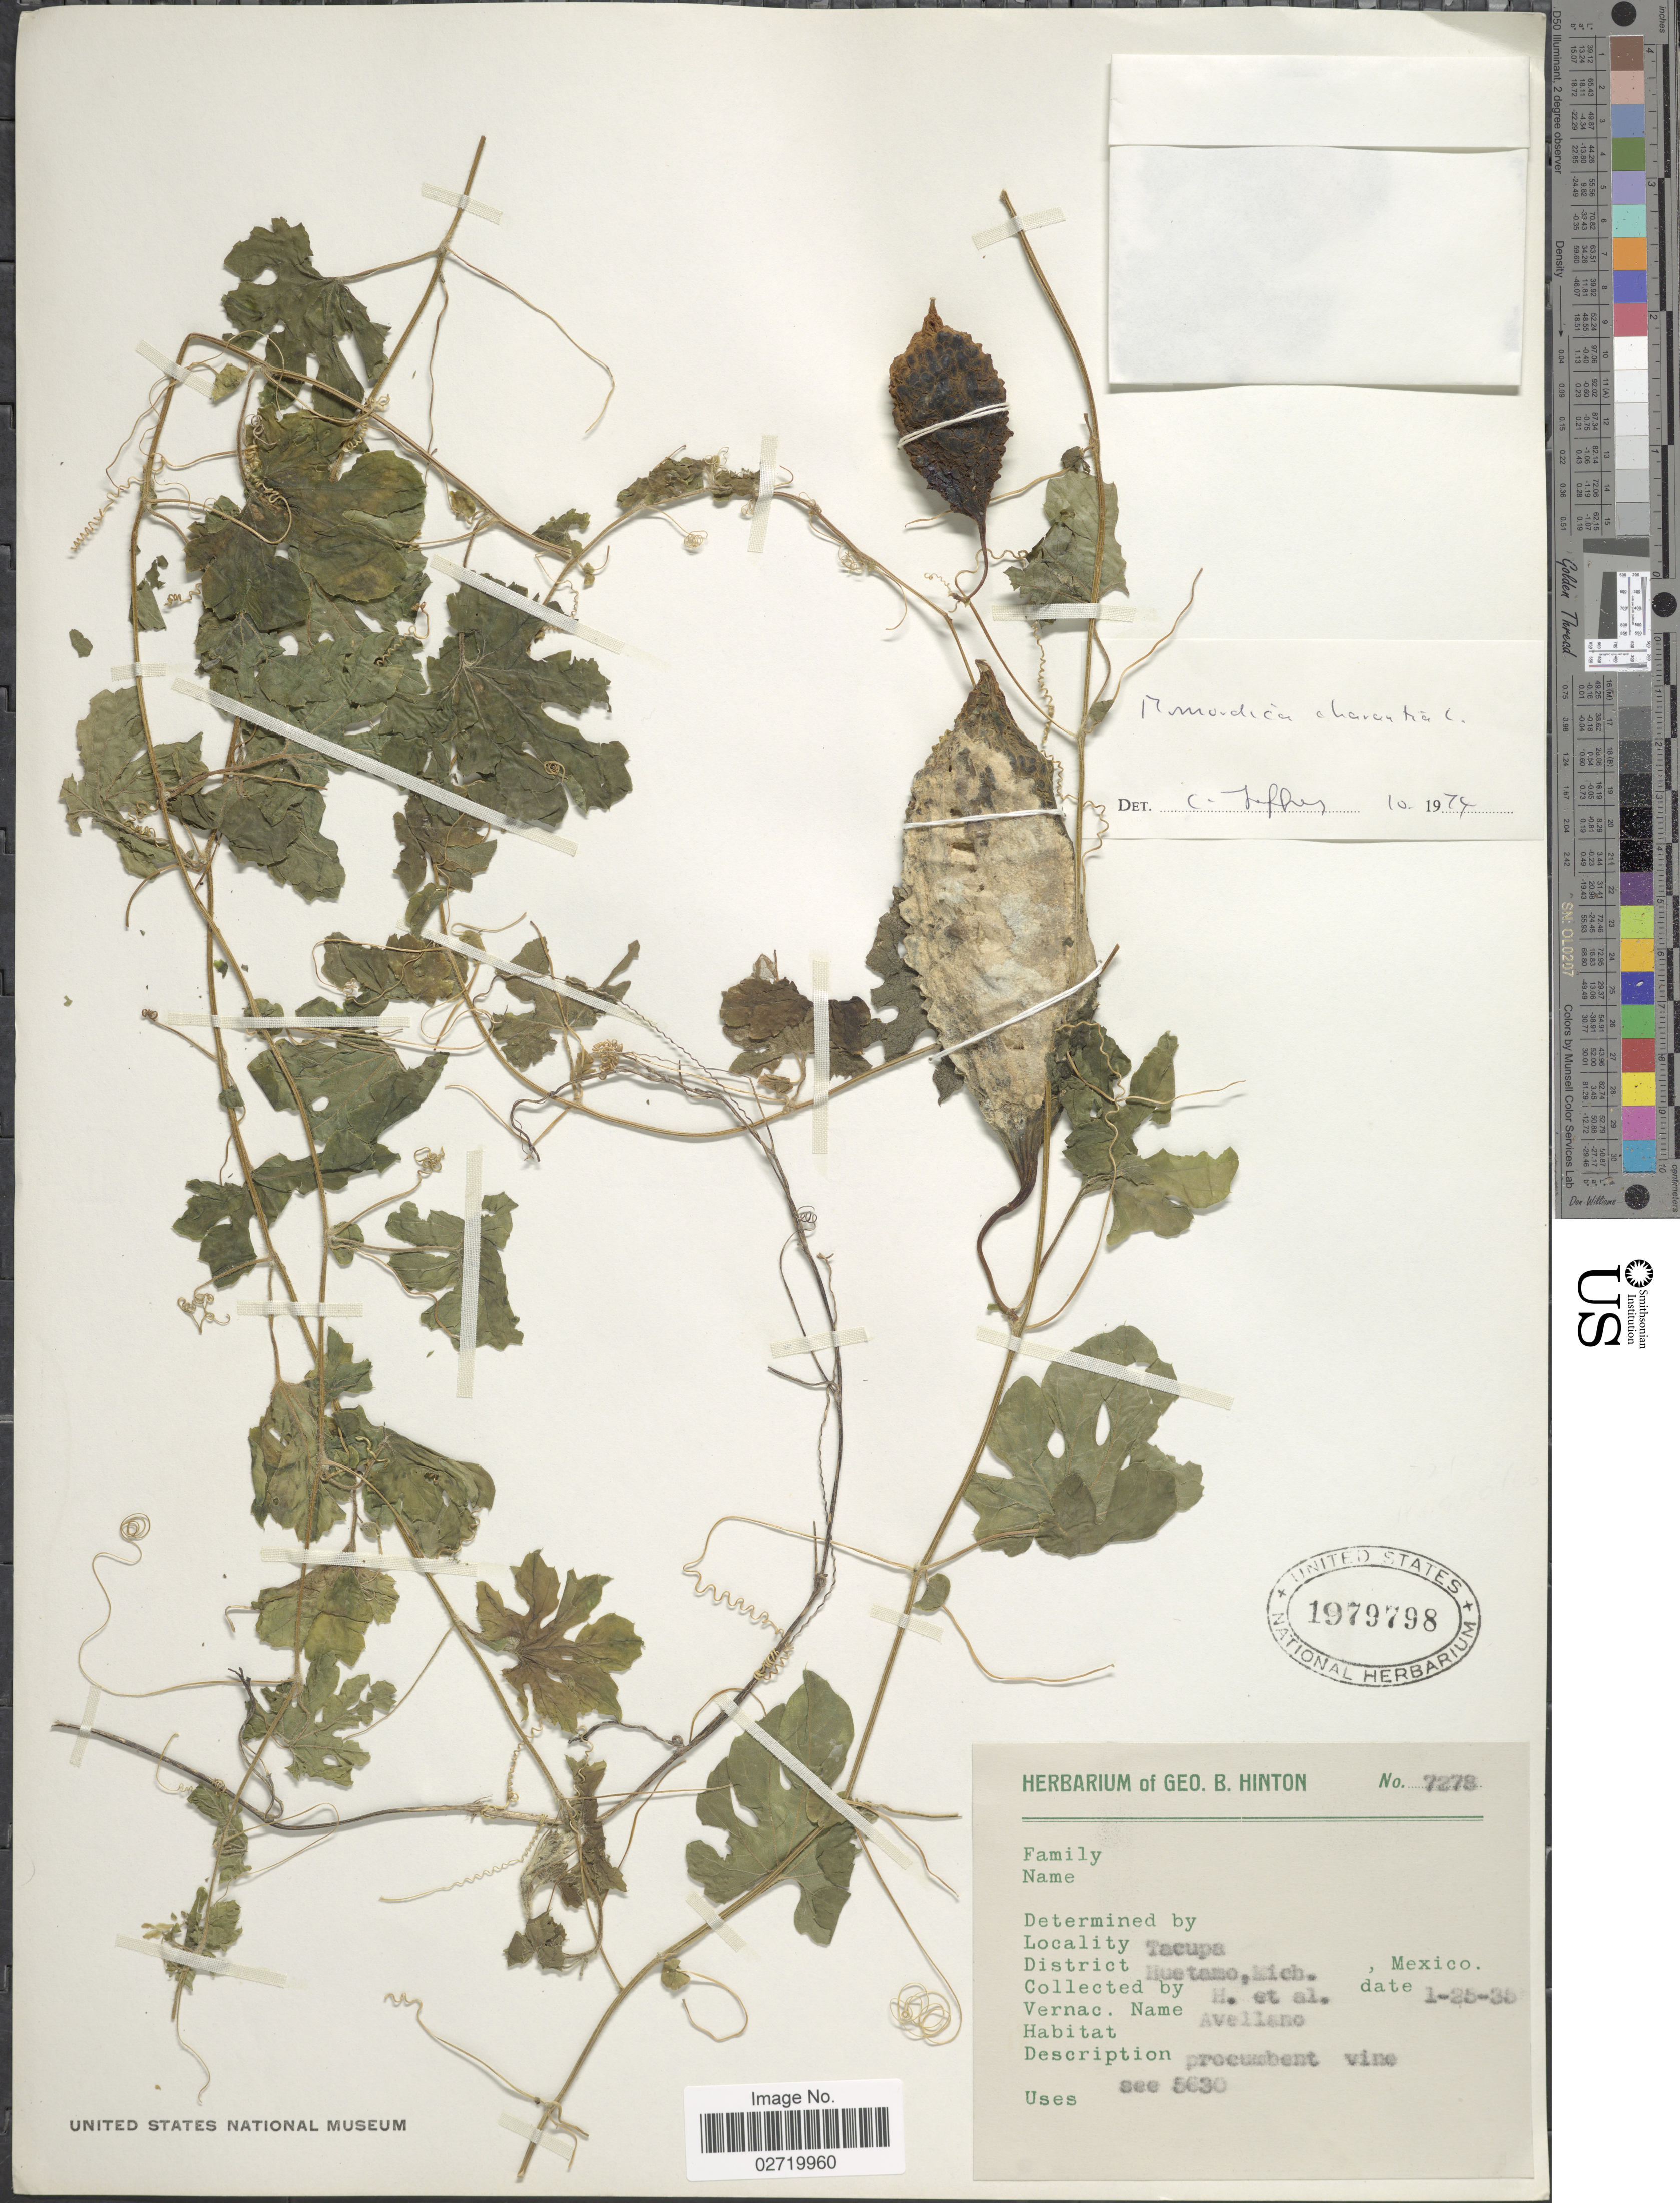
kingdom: Plantae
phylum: Tracheophyta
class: Magnoliopsida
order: Cucurbitales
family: Cucurbitaceae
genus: Momordica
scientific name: Momordica charantia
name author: L.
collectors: G. B. Hinton & et al.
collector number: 7278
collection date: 1935-01-25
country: Mexico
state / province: Michoacán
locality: Tacupa. District Huetamo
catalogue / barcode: US 1979798